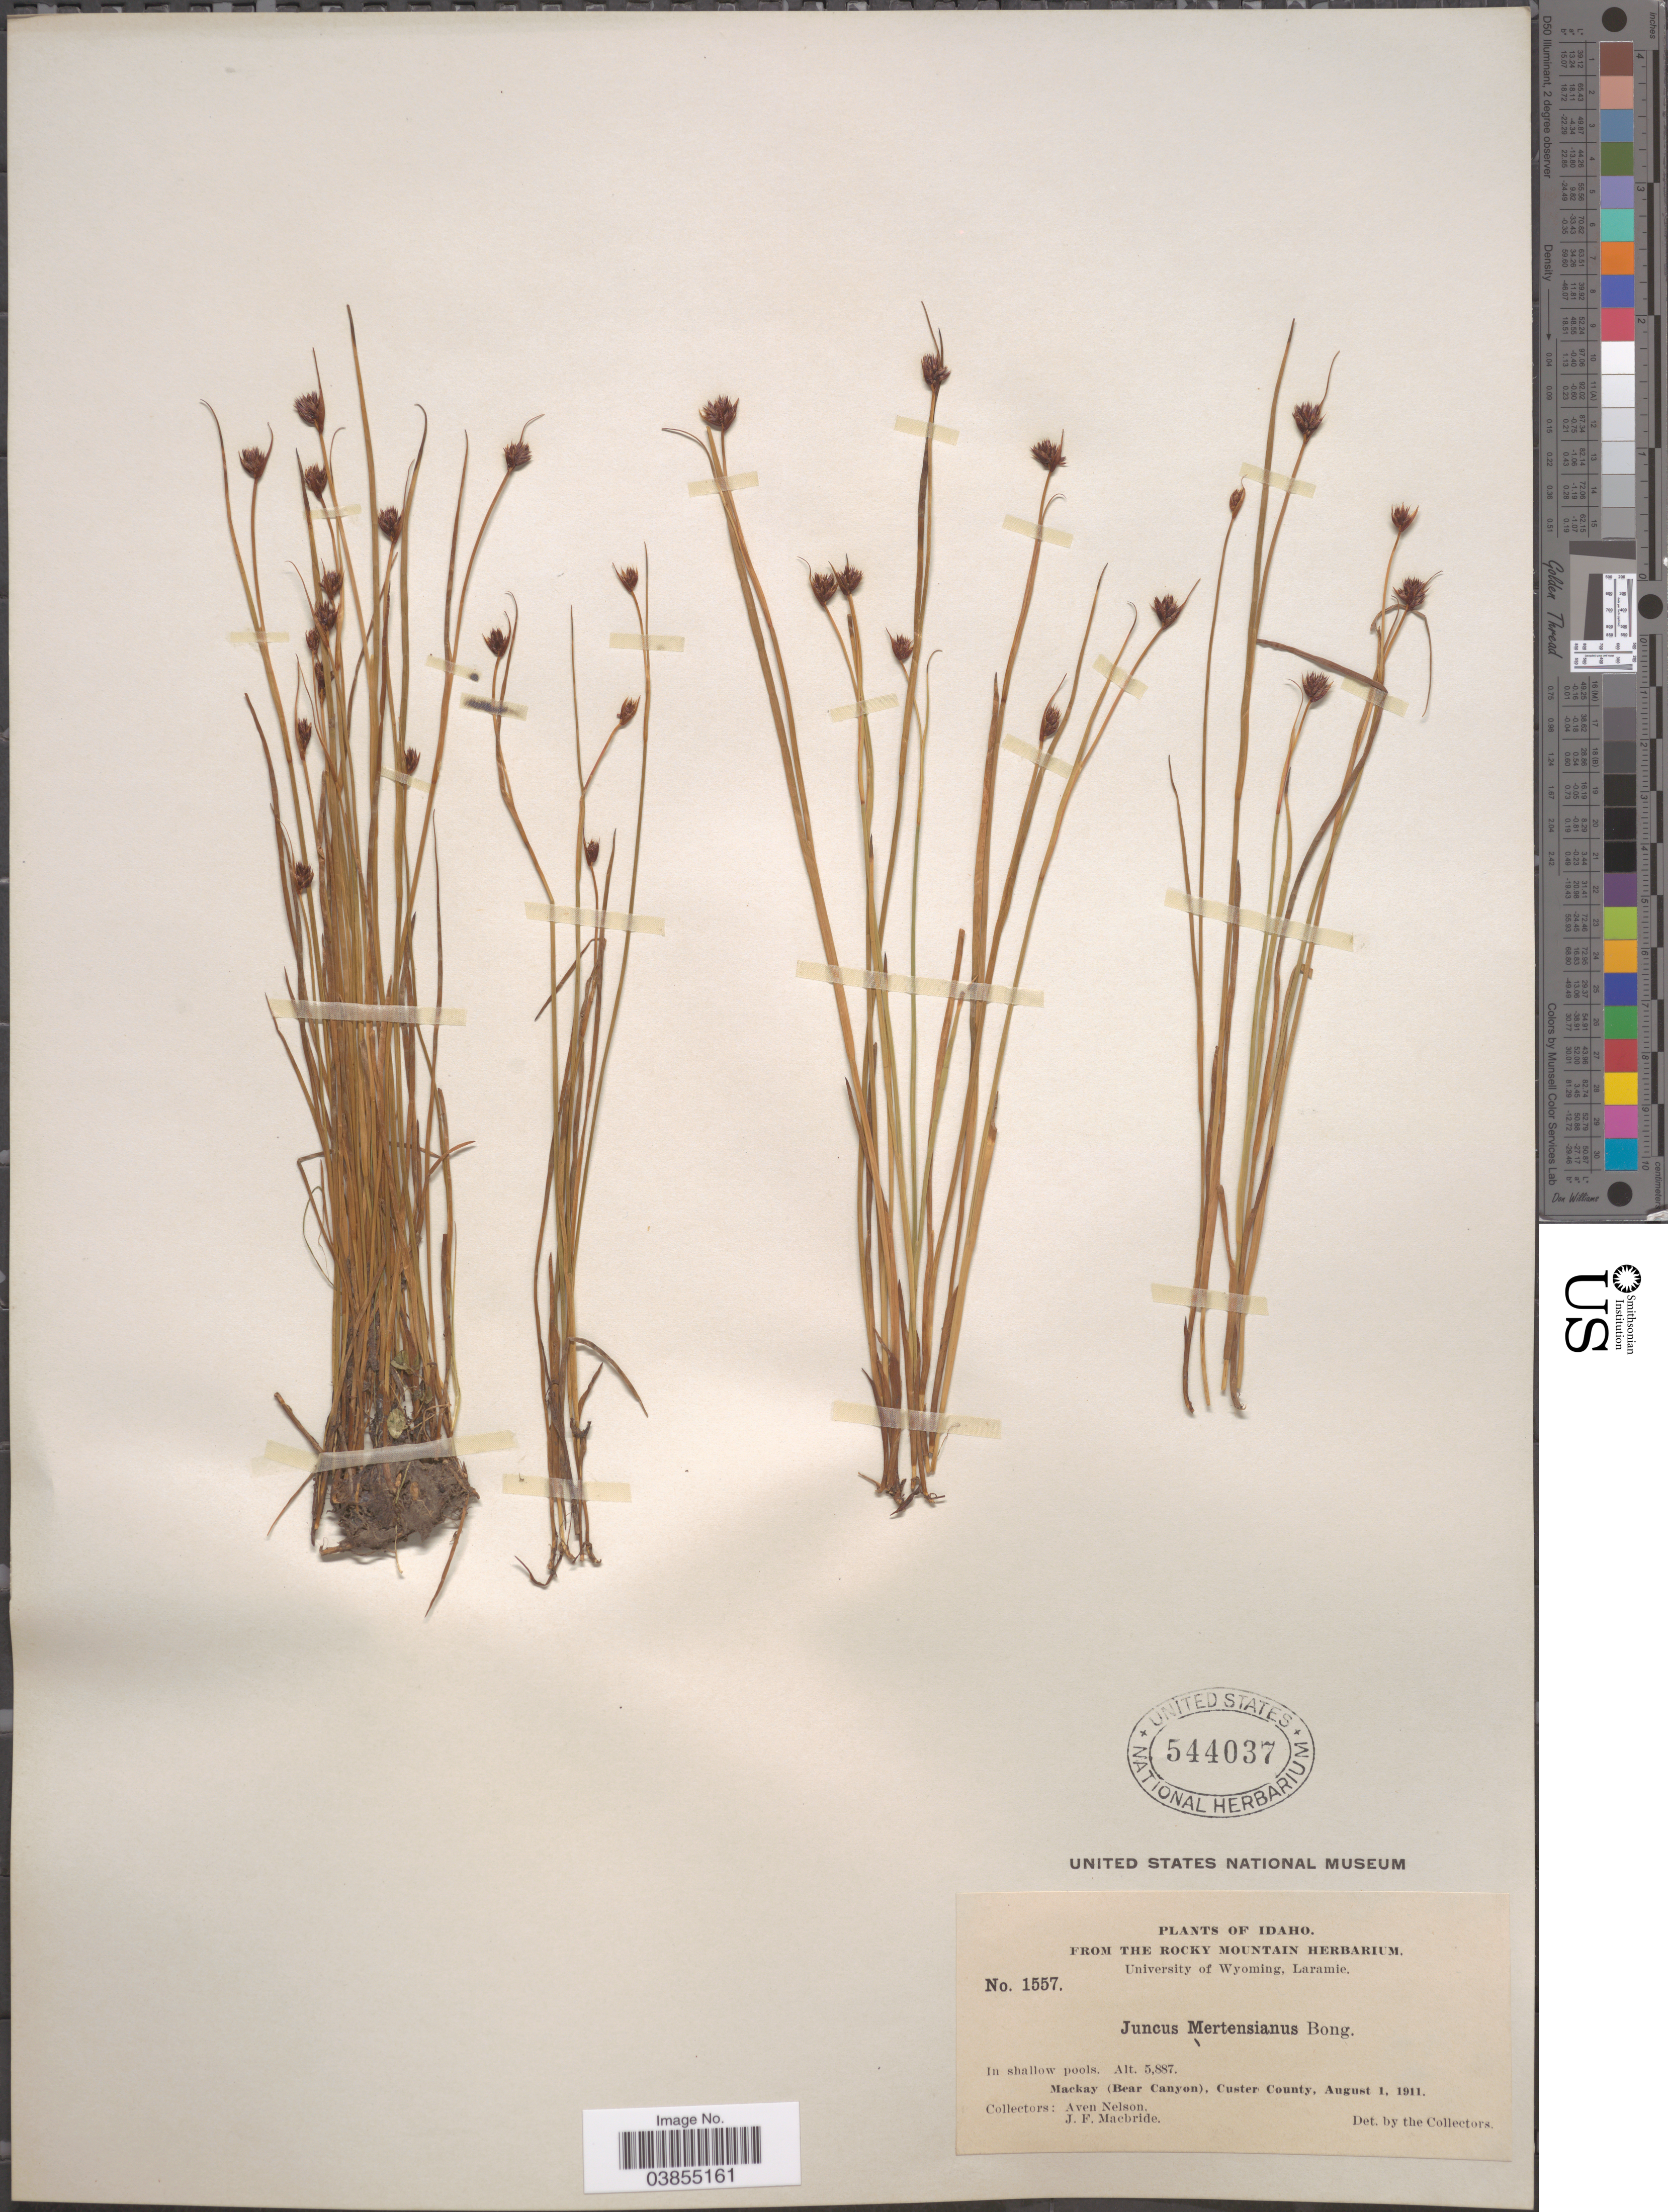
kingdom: Plantae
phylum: Tracheophyta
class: Liliopsida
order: Poales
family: Juncaceae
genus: Juncus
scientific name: Juncus mertensianus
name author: Bong.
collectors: A. Nelson & J. F. Macbride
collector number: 1557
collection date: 1911-08-01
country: United States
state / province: Idaho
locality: Mackay (Bear Canyon), Custer County.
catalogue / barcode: US 544037